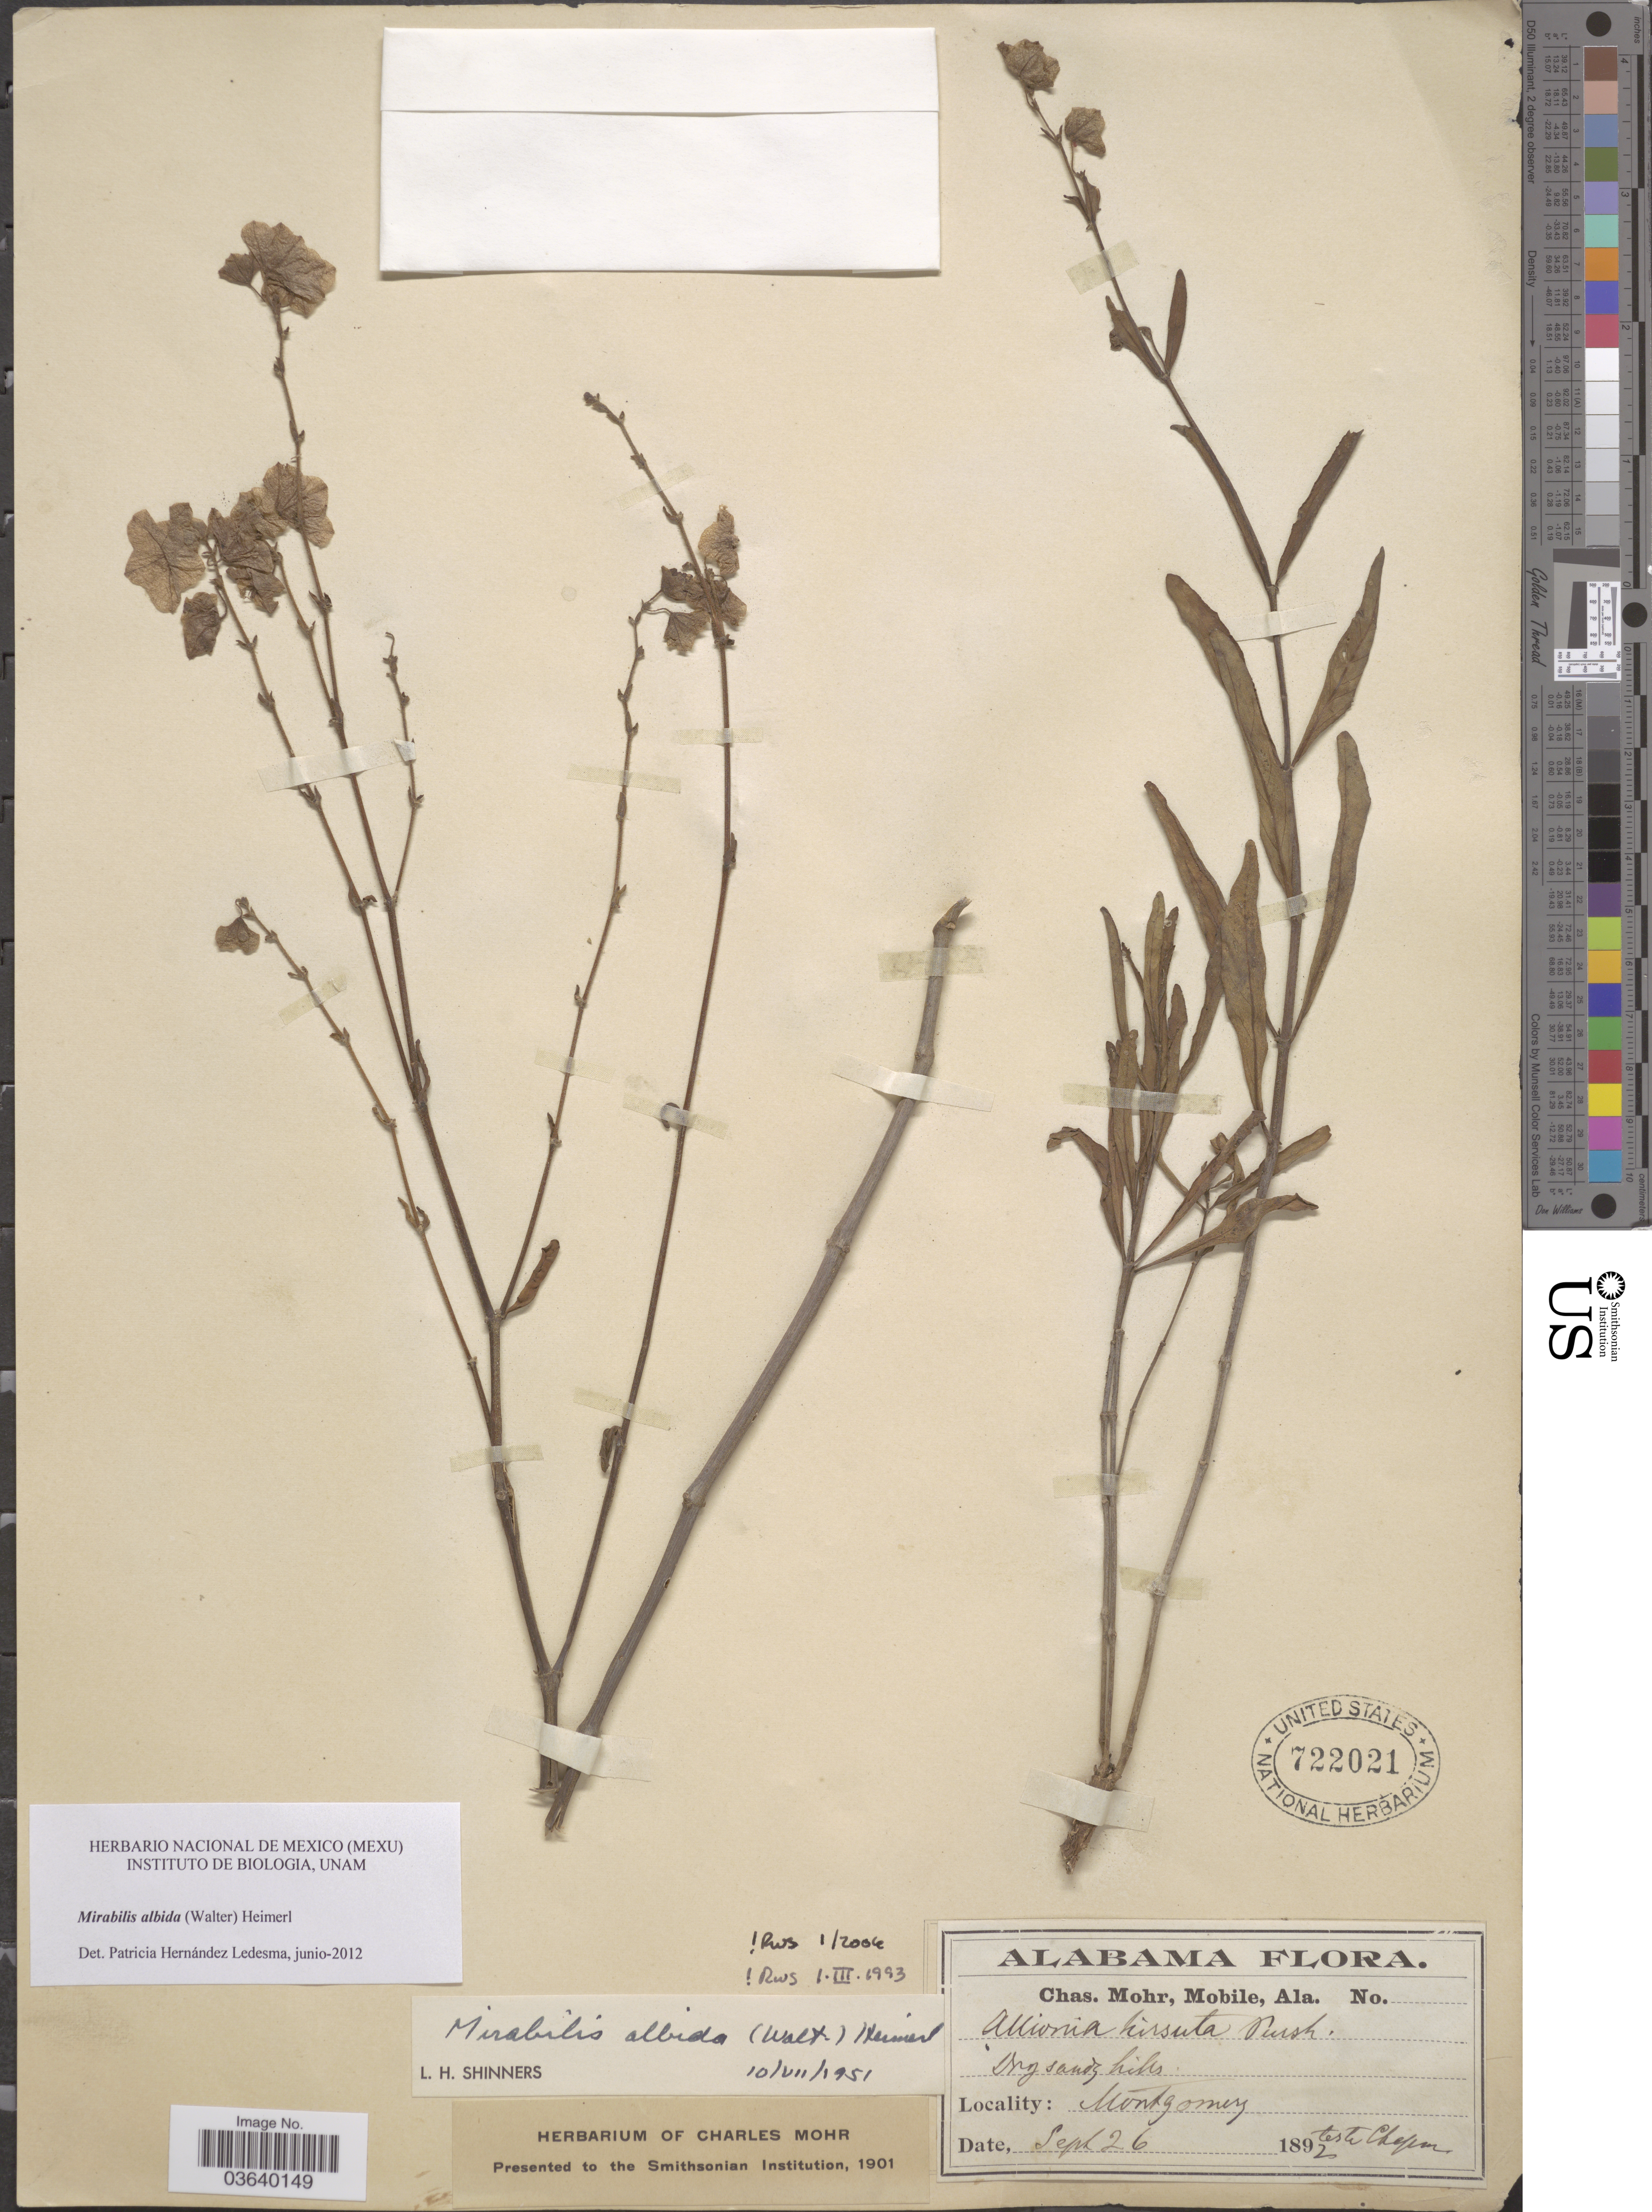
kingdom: Plantae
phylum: Tracheophyta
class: Magnoliopsida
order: Caryophyllales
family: Nyctaginaceae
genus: Mirabilis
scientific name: Mirabilis albida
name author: (Walter) Heimerl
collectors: Mohr, C. T. (herbarium)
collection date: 1892-09-26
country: United States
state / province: Alabama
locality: Montgomery.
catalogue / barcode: US 722021